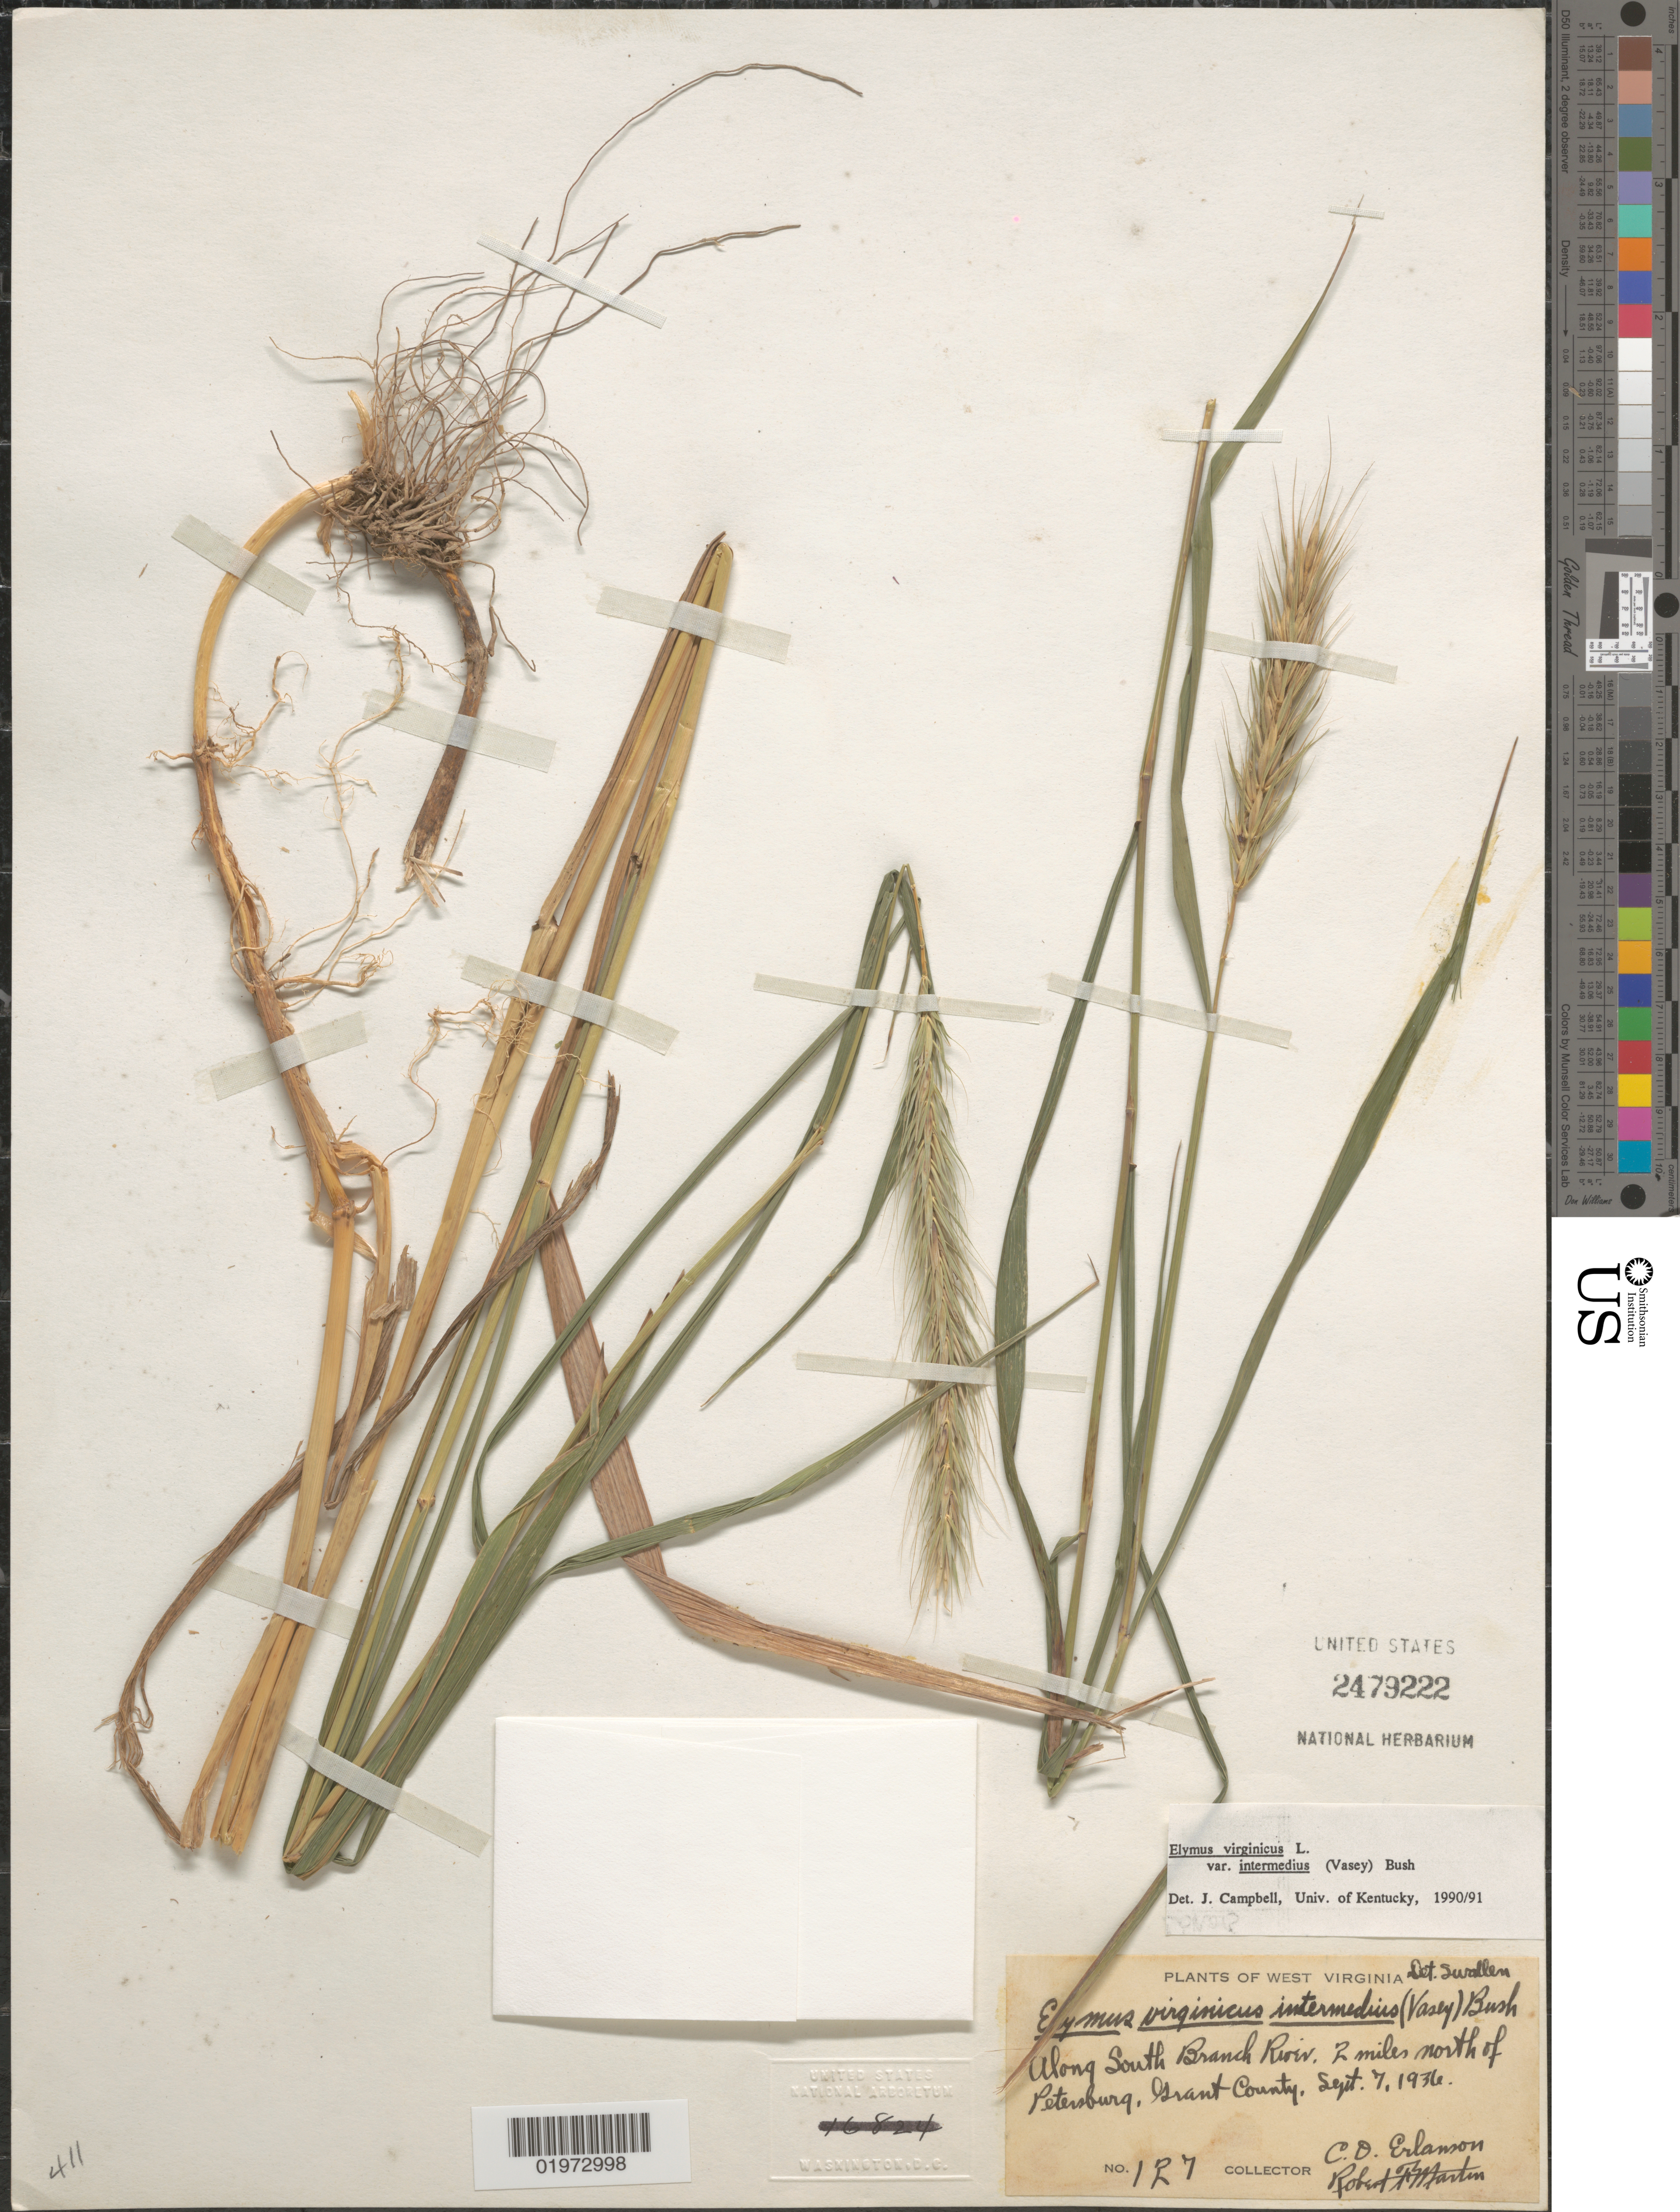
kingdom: Plantae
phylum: Tracheophyta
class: Liliopsida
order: Poales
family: Poaceae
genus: Elymus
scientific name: Elymus virginicus var. intermedius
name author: L.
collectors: C. O. Erlanson & R. F. Martin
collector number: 127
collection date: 1936-09-07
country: United States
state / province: West Virginia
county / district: Grant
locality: Along South Branch River, 2 miles north of Petersburg, Grant County.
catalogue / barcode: US 2479222